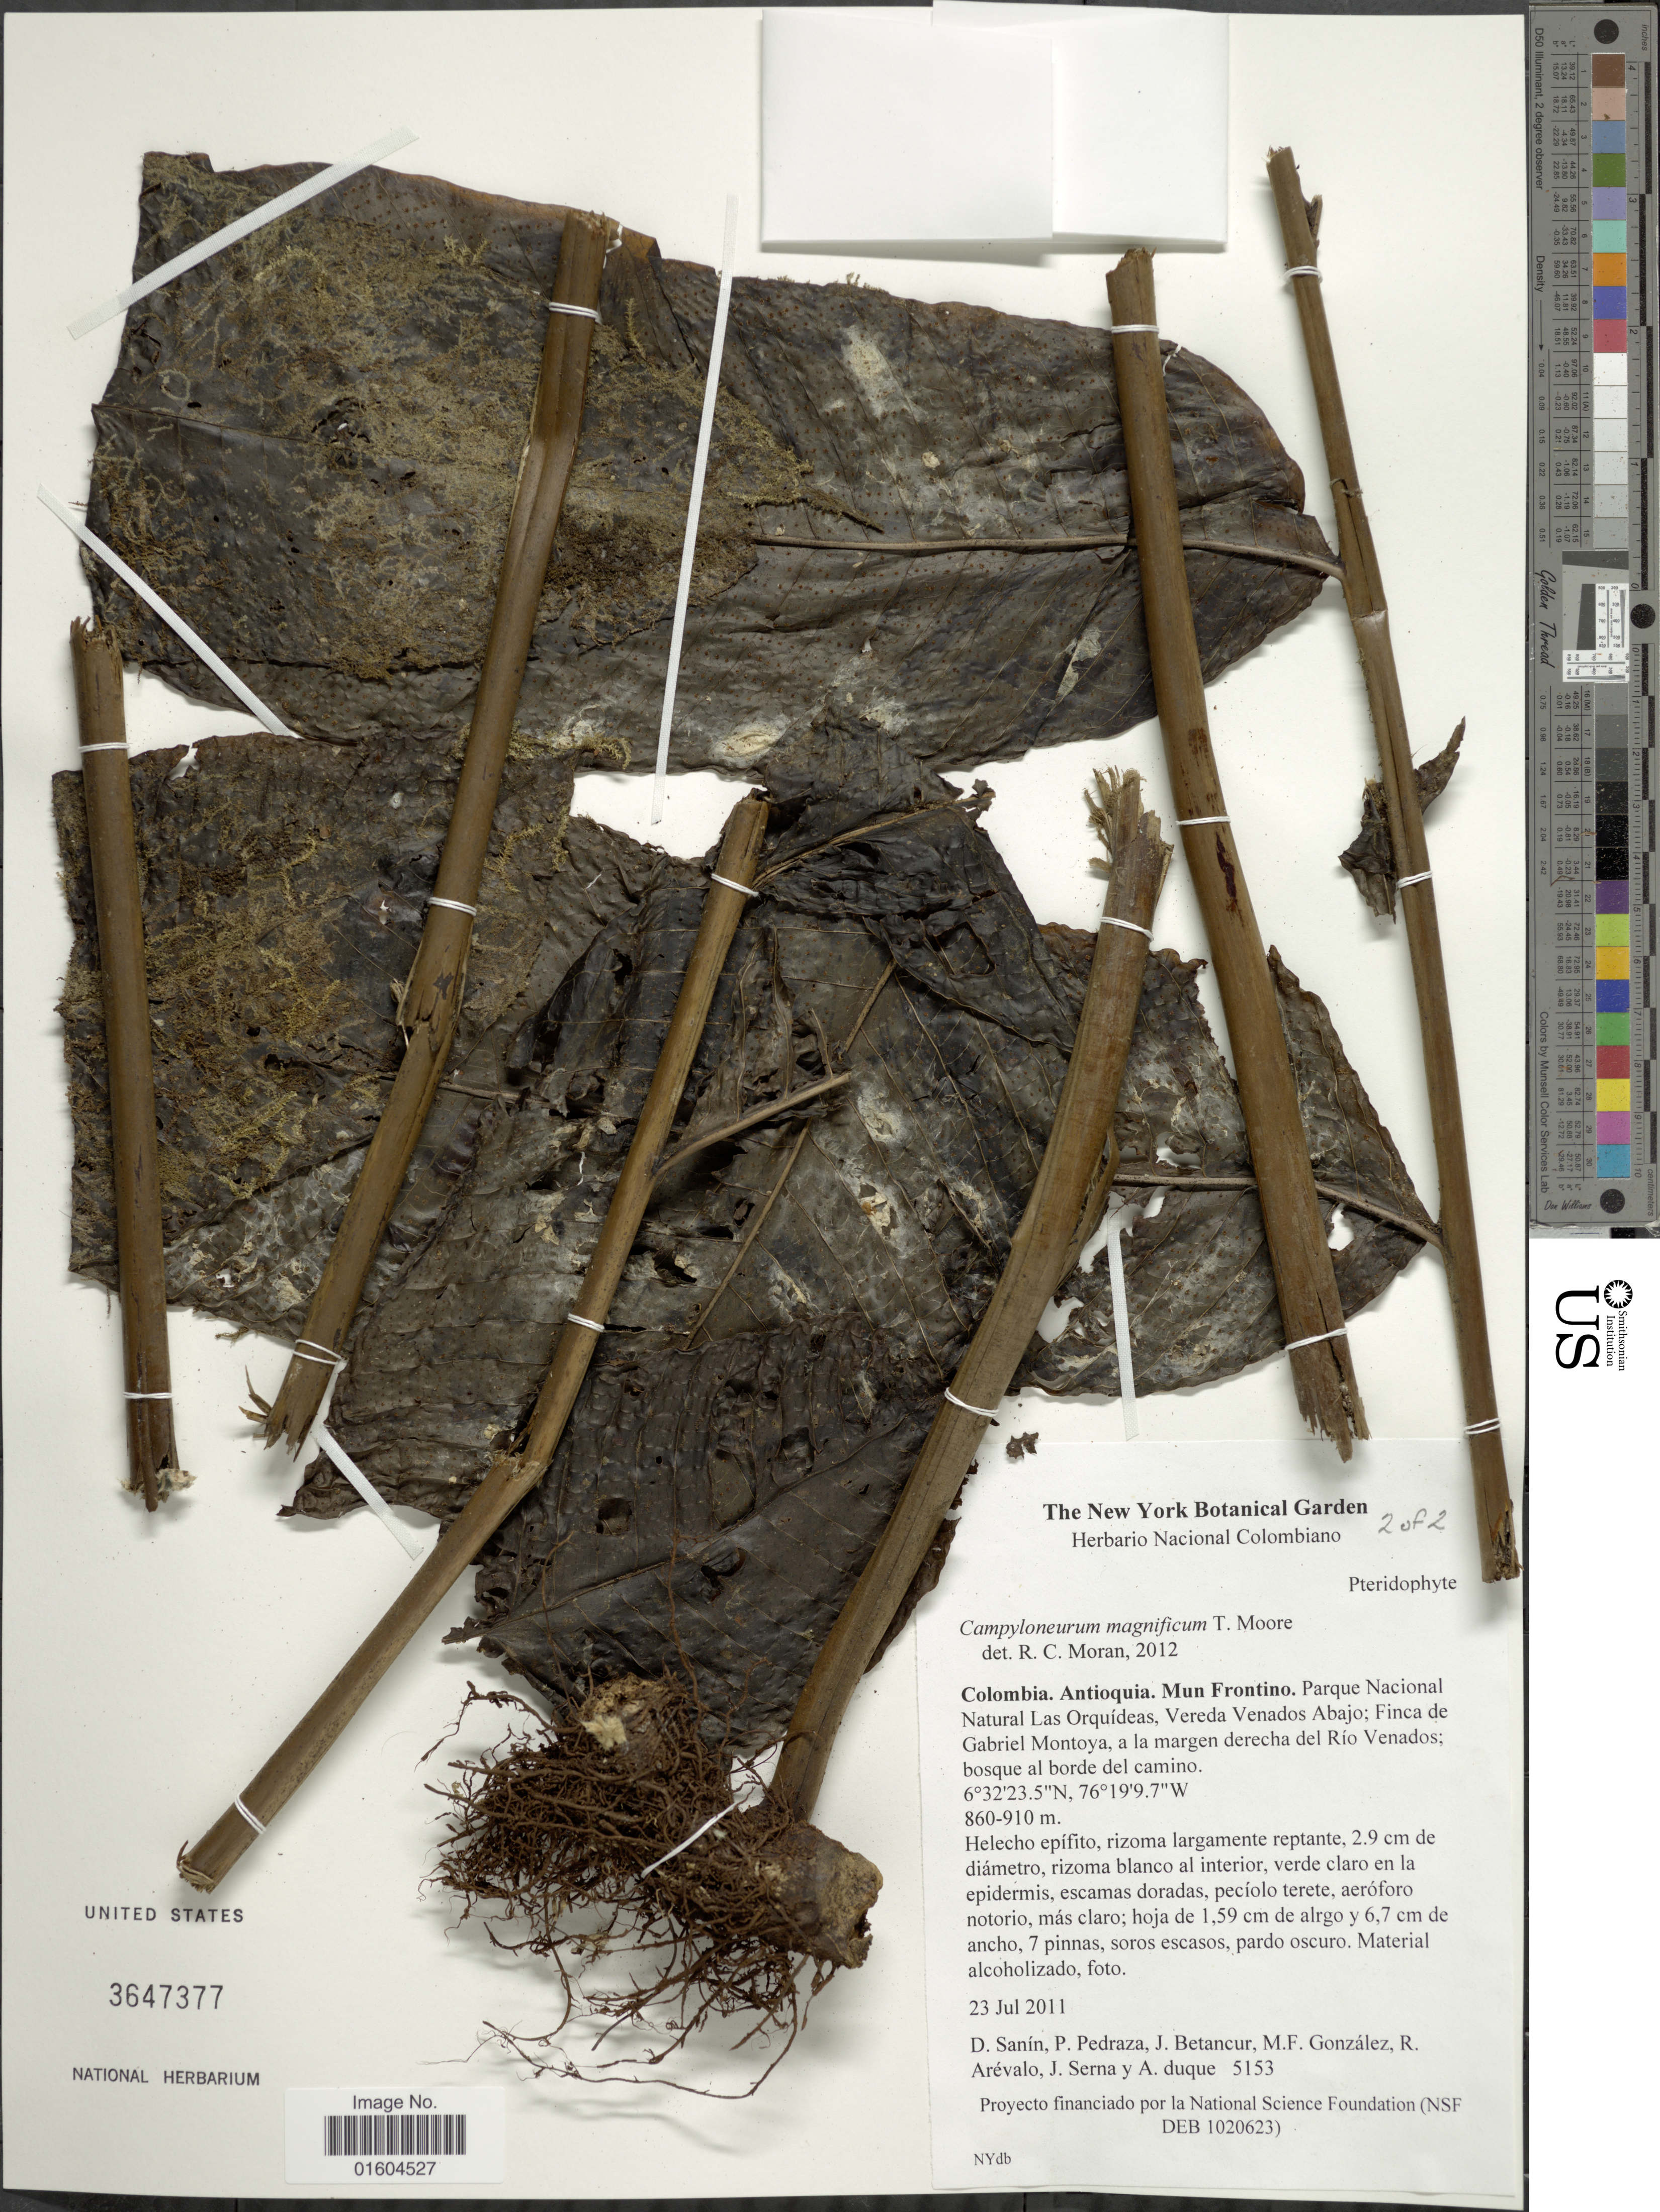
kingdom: Plantae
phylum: Tracheophyta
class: Polypodiopsida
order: Polypodiales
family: Polypodiaceae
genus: Campyloneurum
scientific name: Campyloneurum magnificum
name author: T. Moore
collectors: D. Sanin, P. Pedraza, J. Betancur, M. Gonzalez & et al.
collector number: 5153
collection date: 2011-07-23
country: Colombia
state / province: Antioquia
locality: Colombia. Antioquia. Mun Frontino. Parque Nacional Natural Las Orquideas, Vereda Venados Abajo; Finca de Gabriel Montoya, a la margen derecha del Rio Venados; bosque al borde del camino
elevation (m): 860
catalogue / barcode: US 3647377